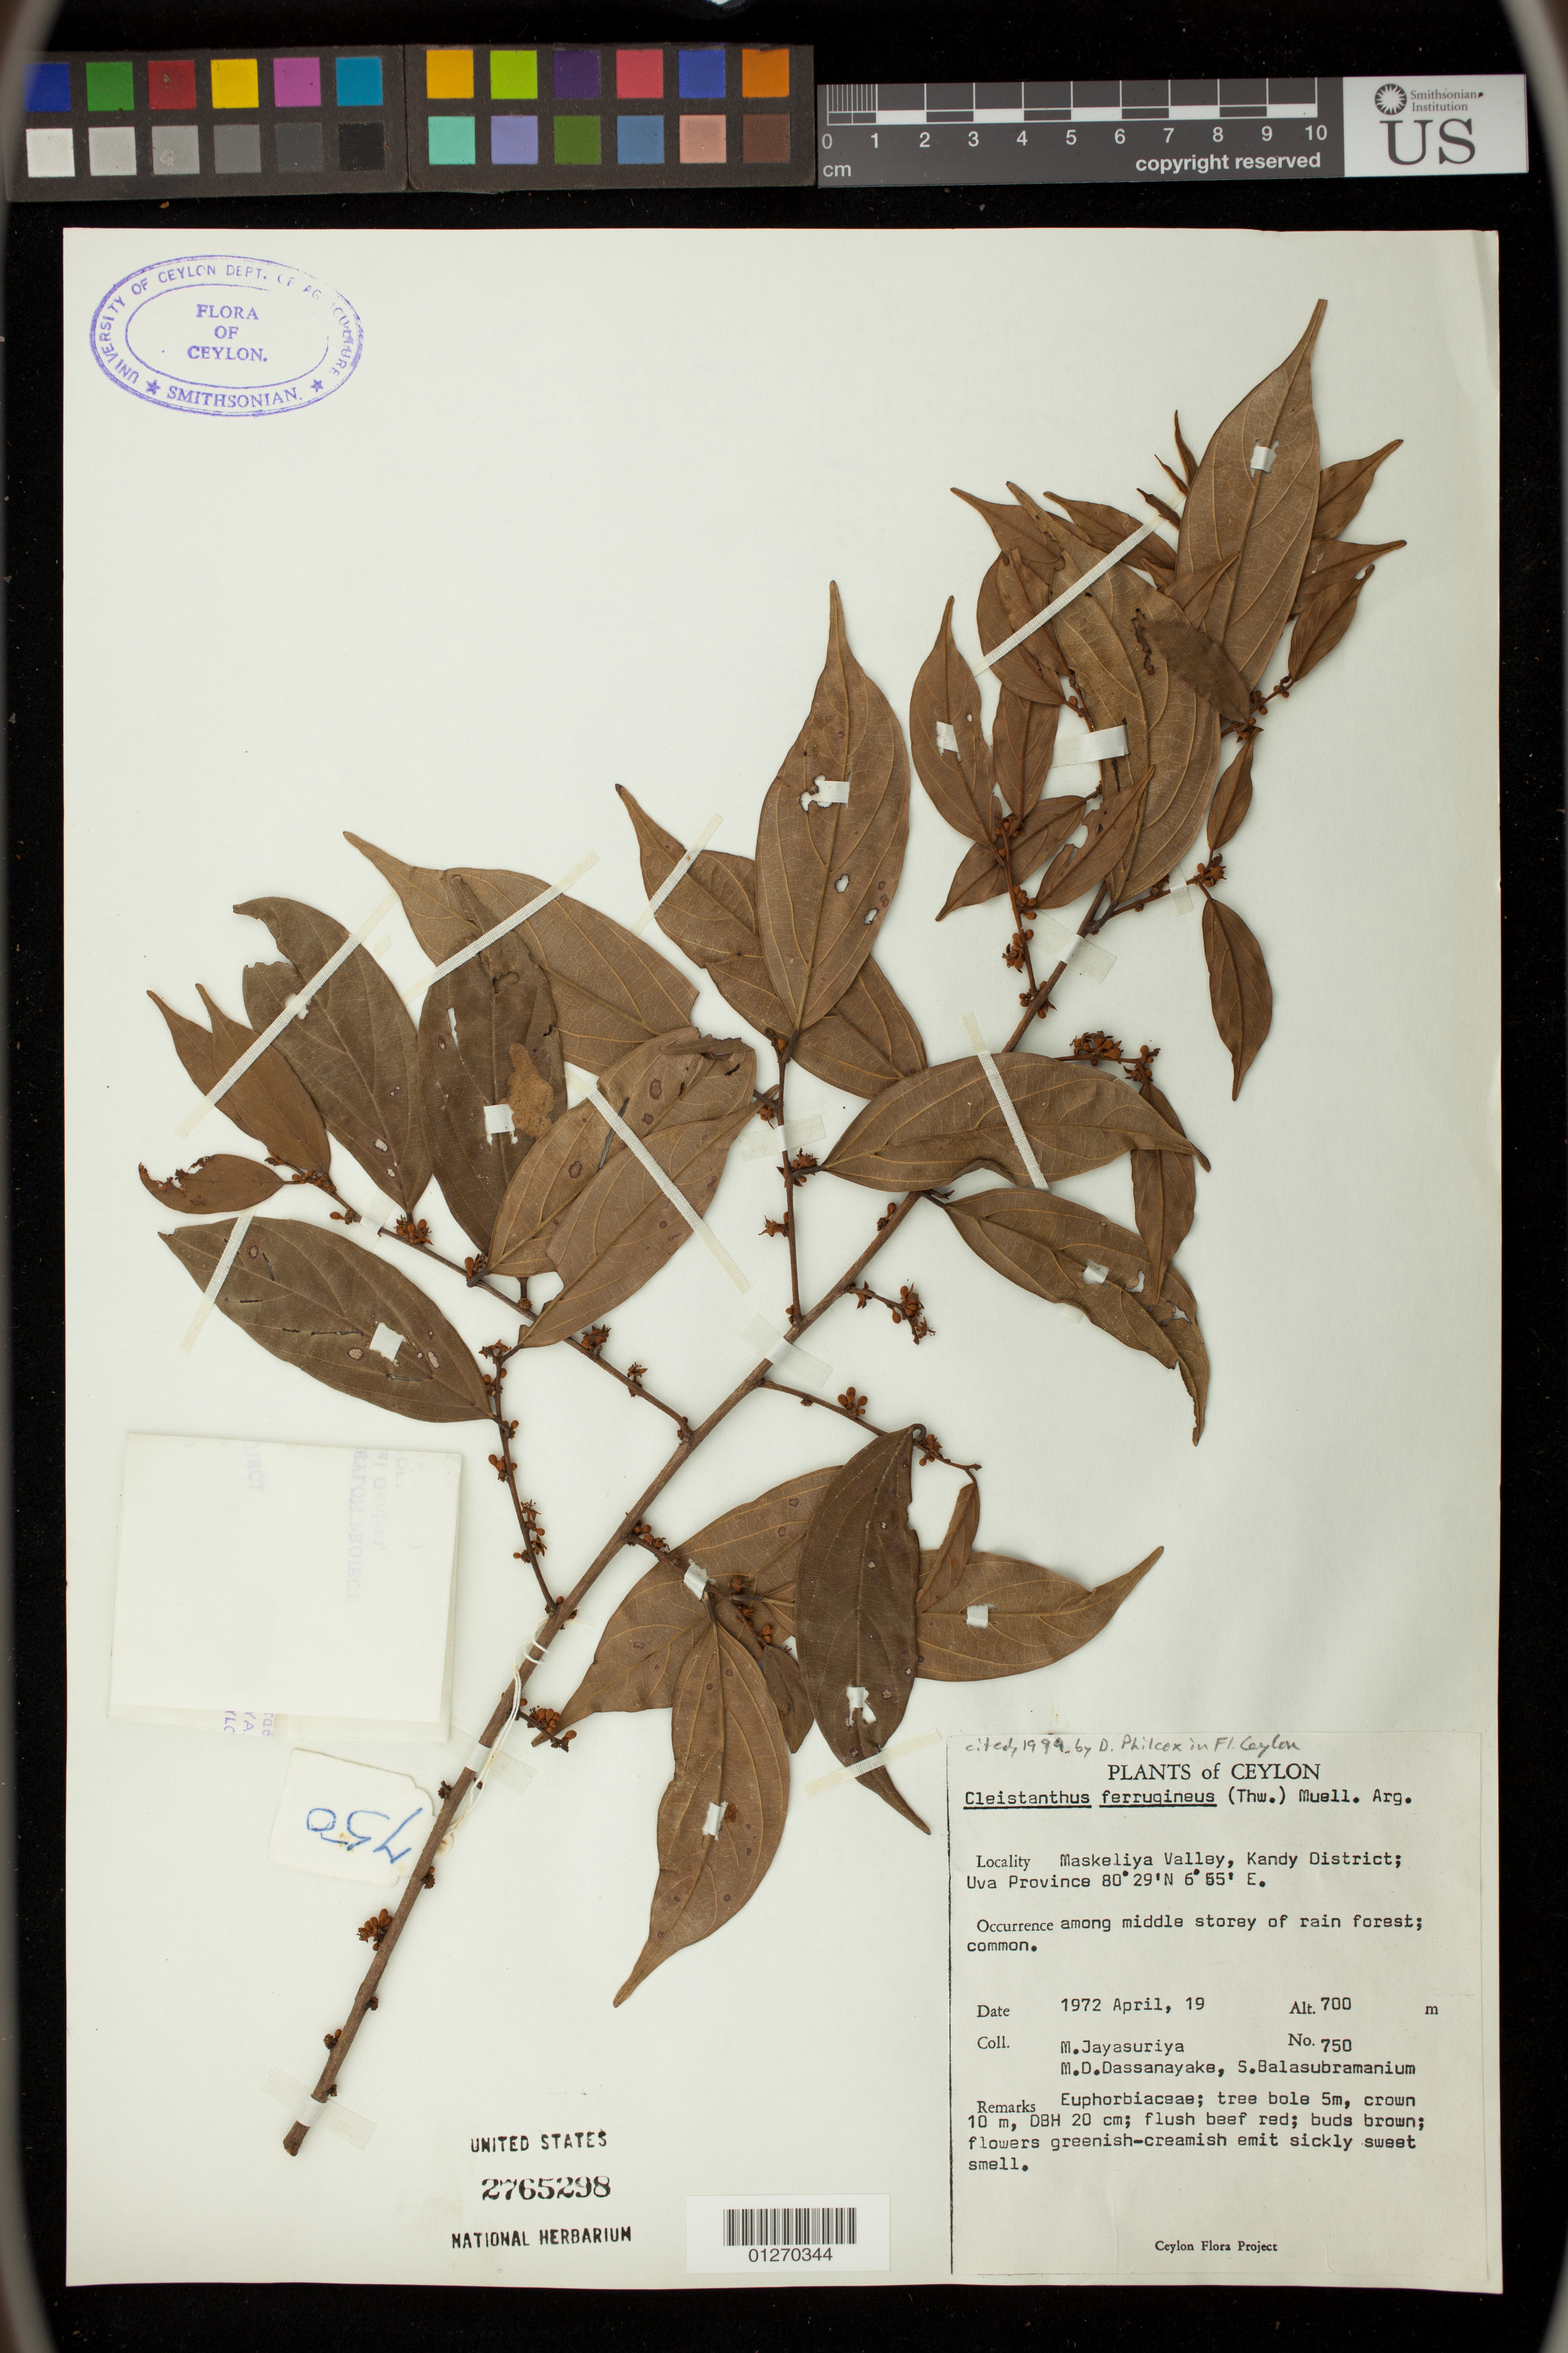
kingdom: Plantae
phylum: Tracheophyta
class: Magnoliopsida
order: Malpighiales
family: Phyllanthaceae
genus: Cleistanthus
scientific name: Cleistanthus ferrugineus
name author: (Thwaites) M. Arg.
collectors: M. Jayasuriya, M. Dassanayake & S. Balasubramanium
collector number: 750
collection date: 1972-04-19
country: Sri Lanka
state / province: Uva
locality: Maskeliya Valley, Kandy District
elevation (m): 700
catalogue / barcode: US 2765298